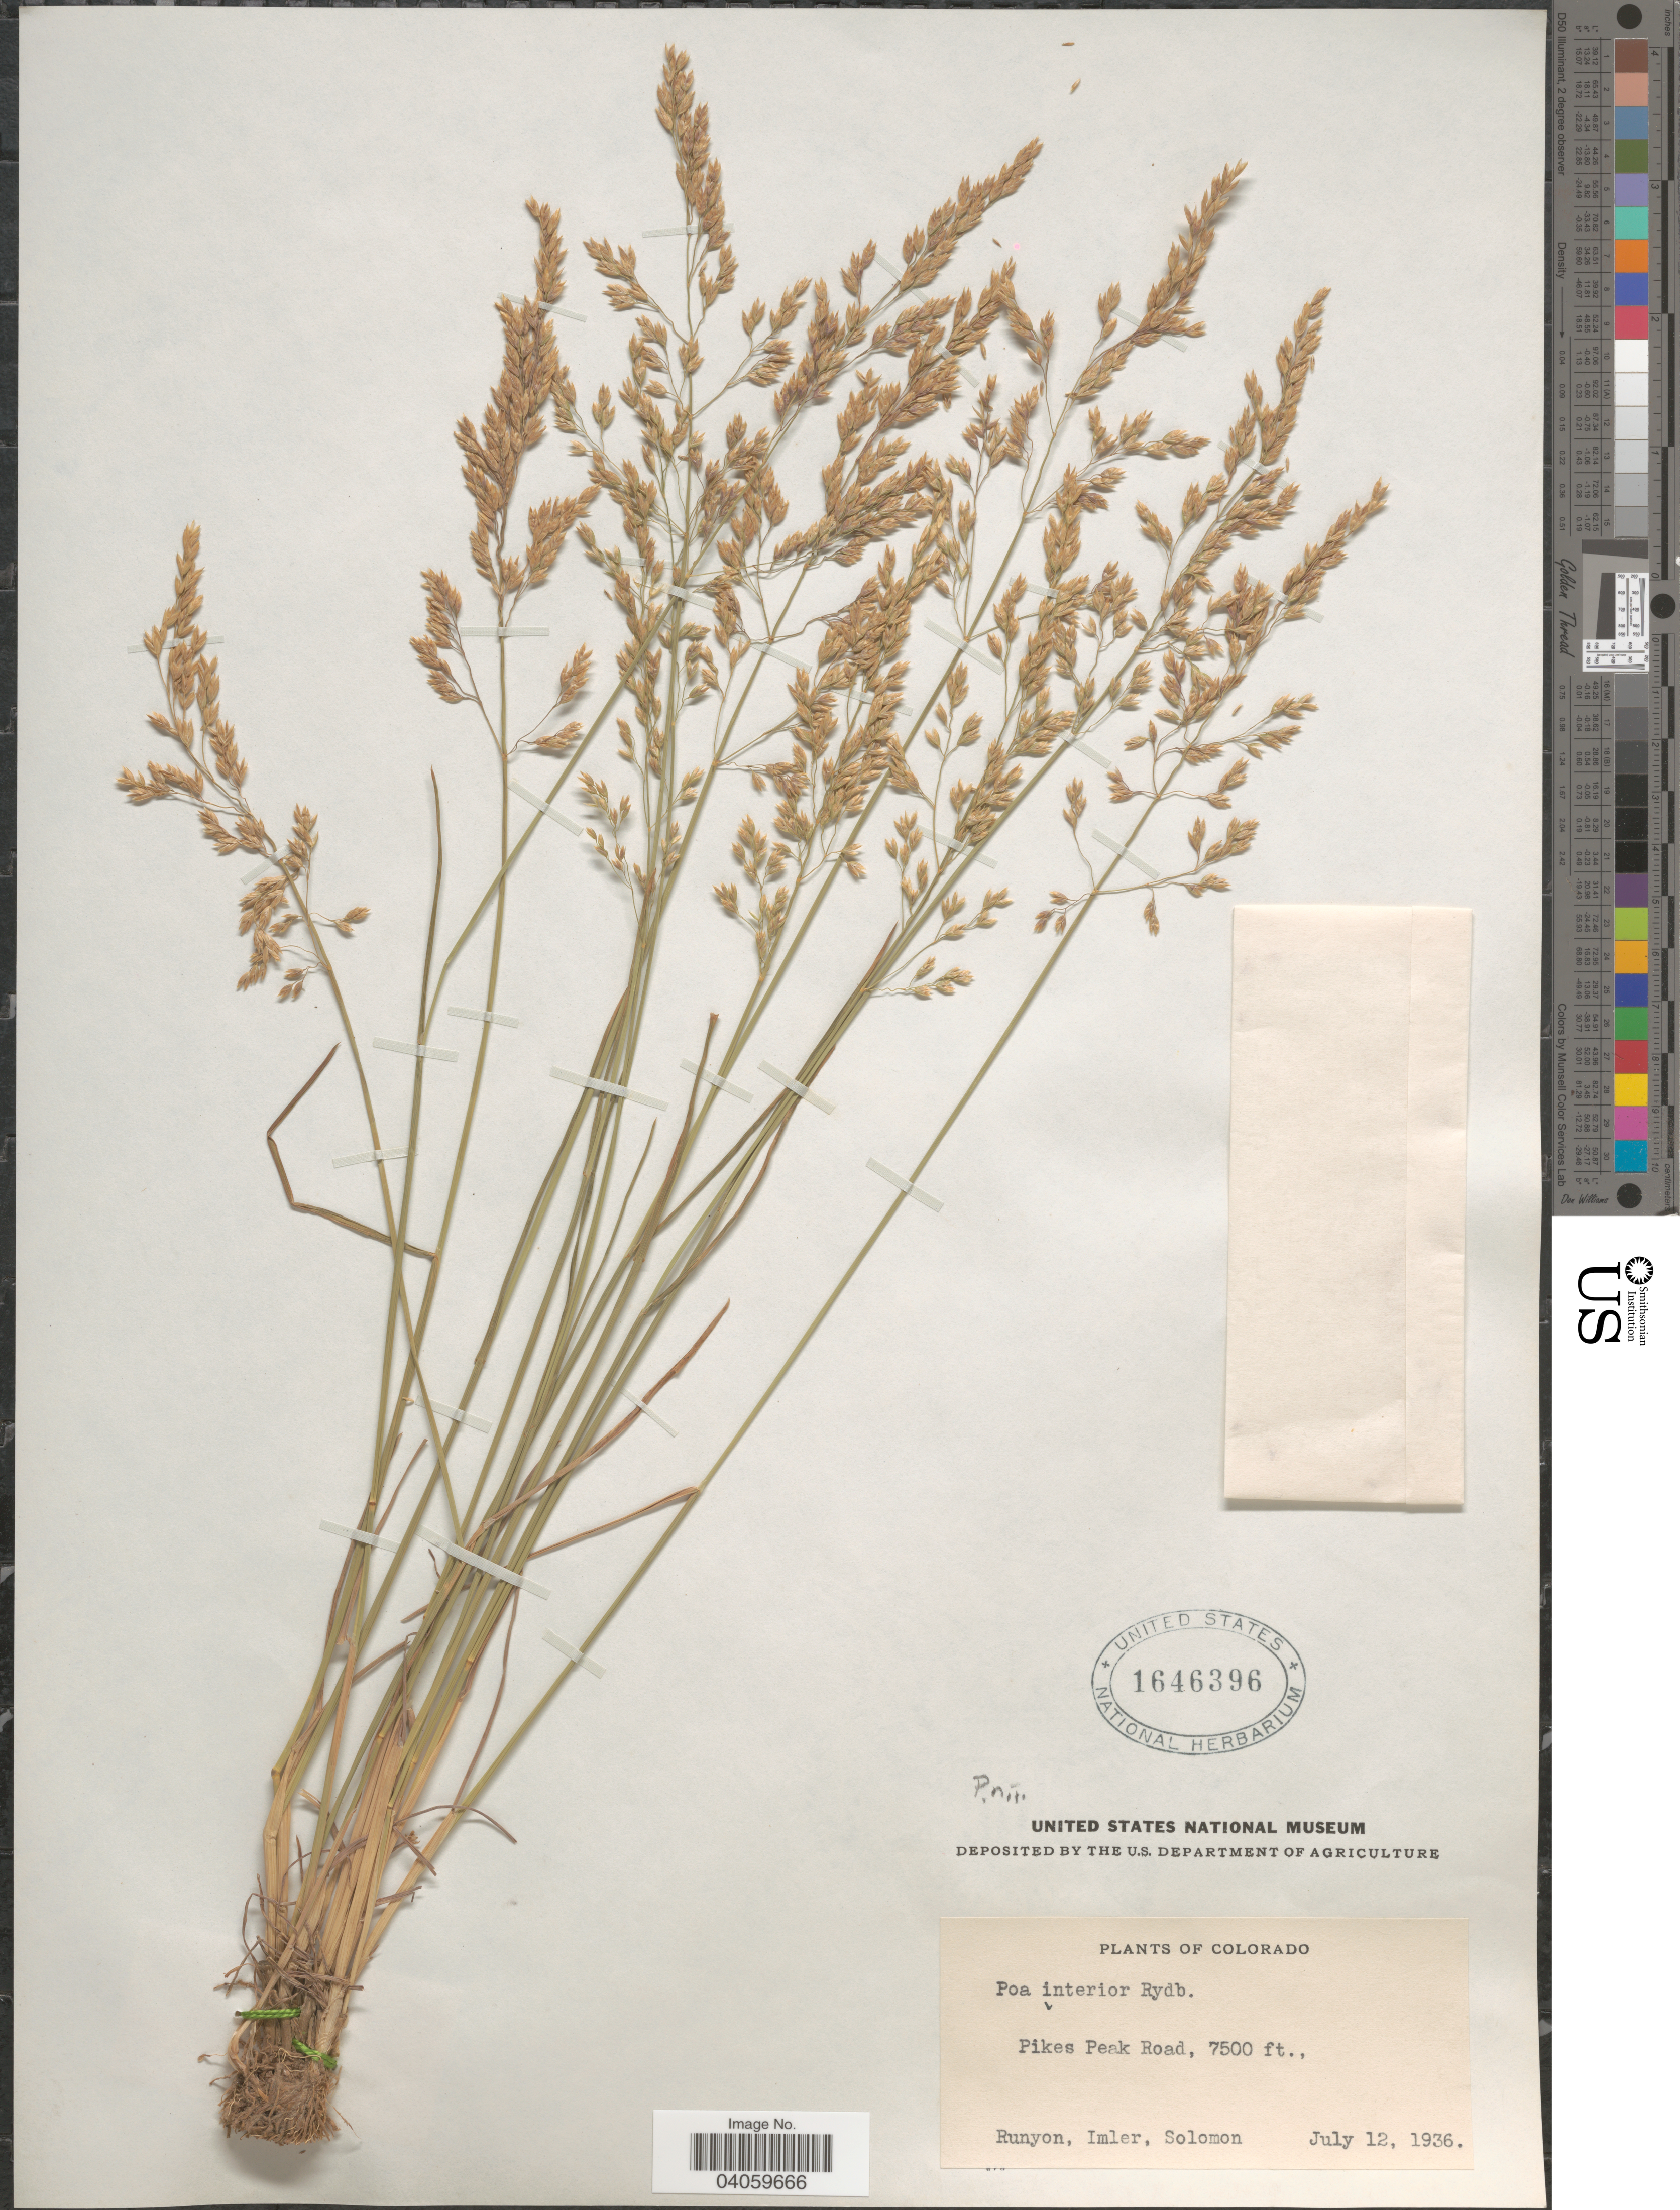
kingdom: Plantae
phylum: Tracheophyta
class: Liliopsida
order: Poales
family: Poaceae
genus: Poa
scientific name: Poa interior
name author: Rydb.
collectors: -. Runyon, Imler & Solomon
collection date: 1936-07-12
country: United States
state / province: Colorado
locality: Pikes Peak Road.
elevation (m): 2286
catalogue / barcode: US 1646396